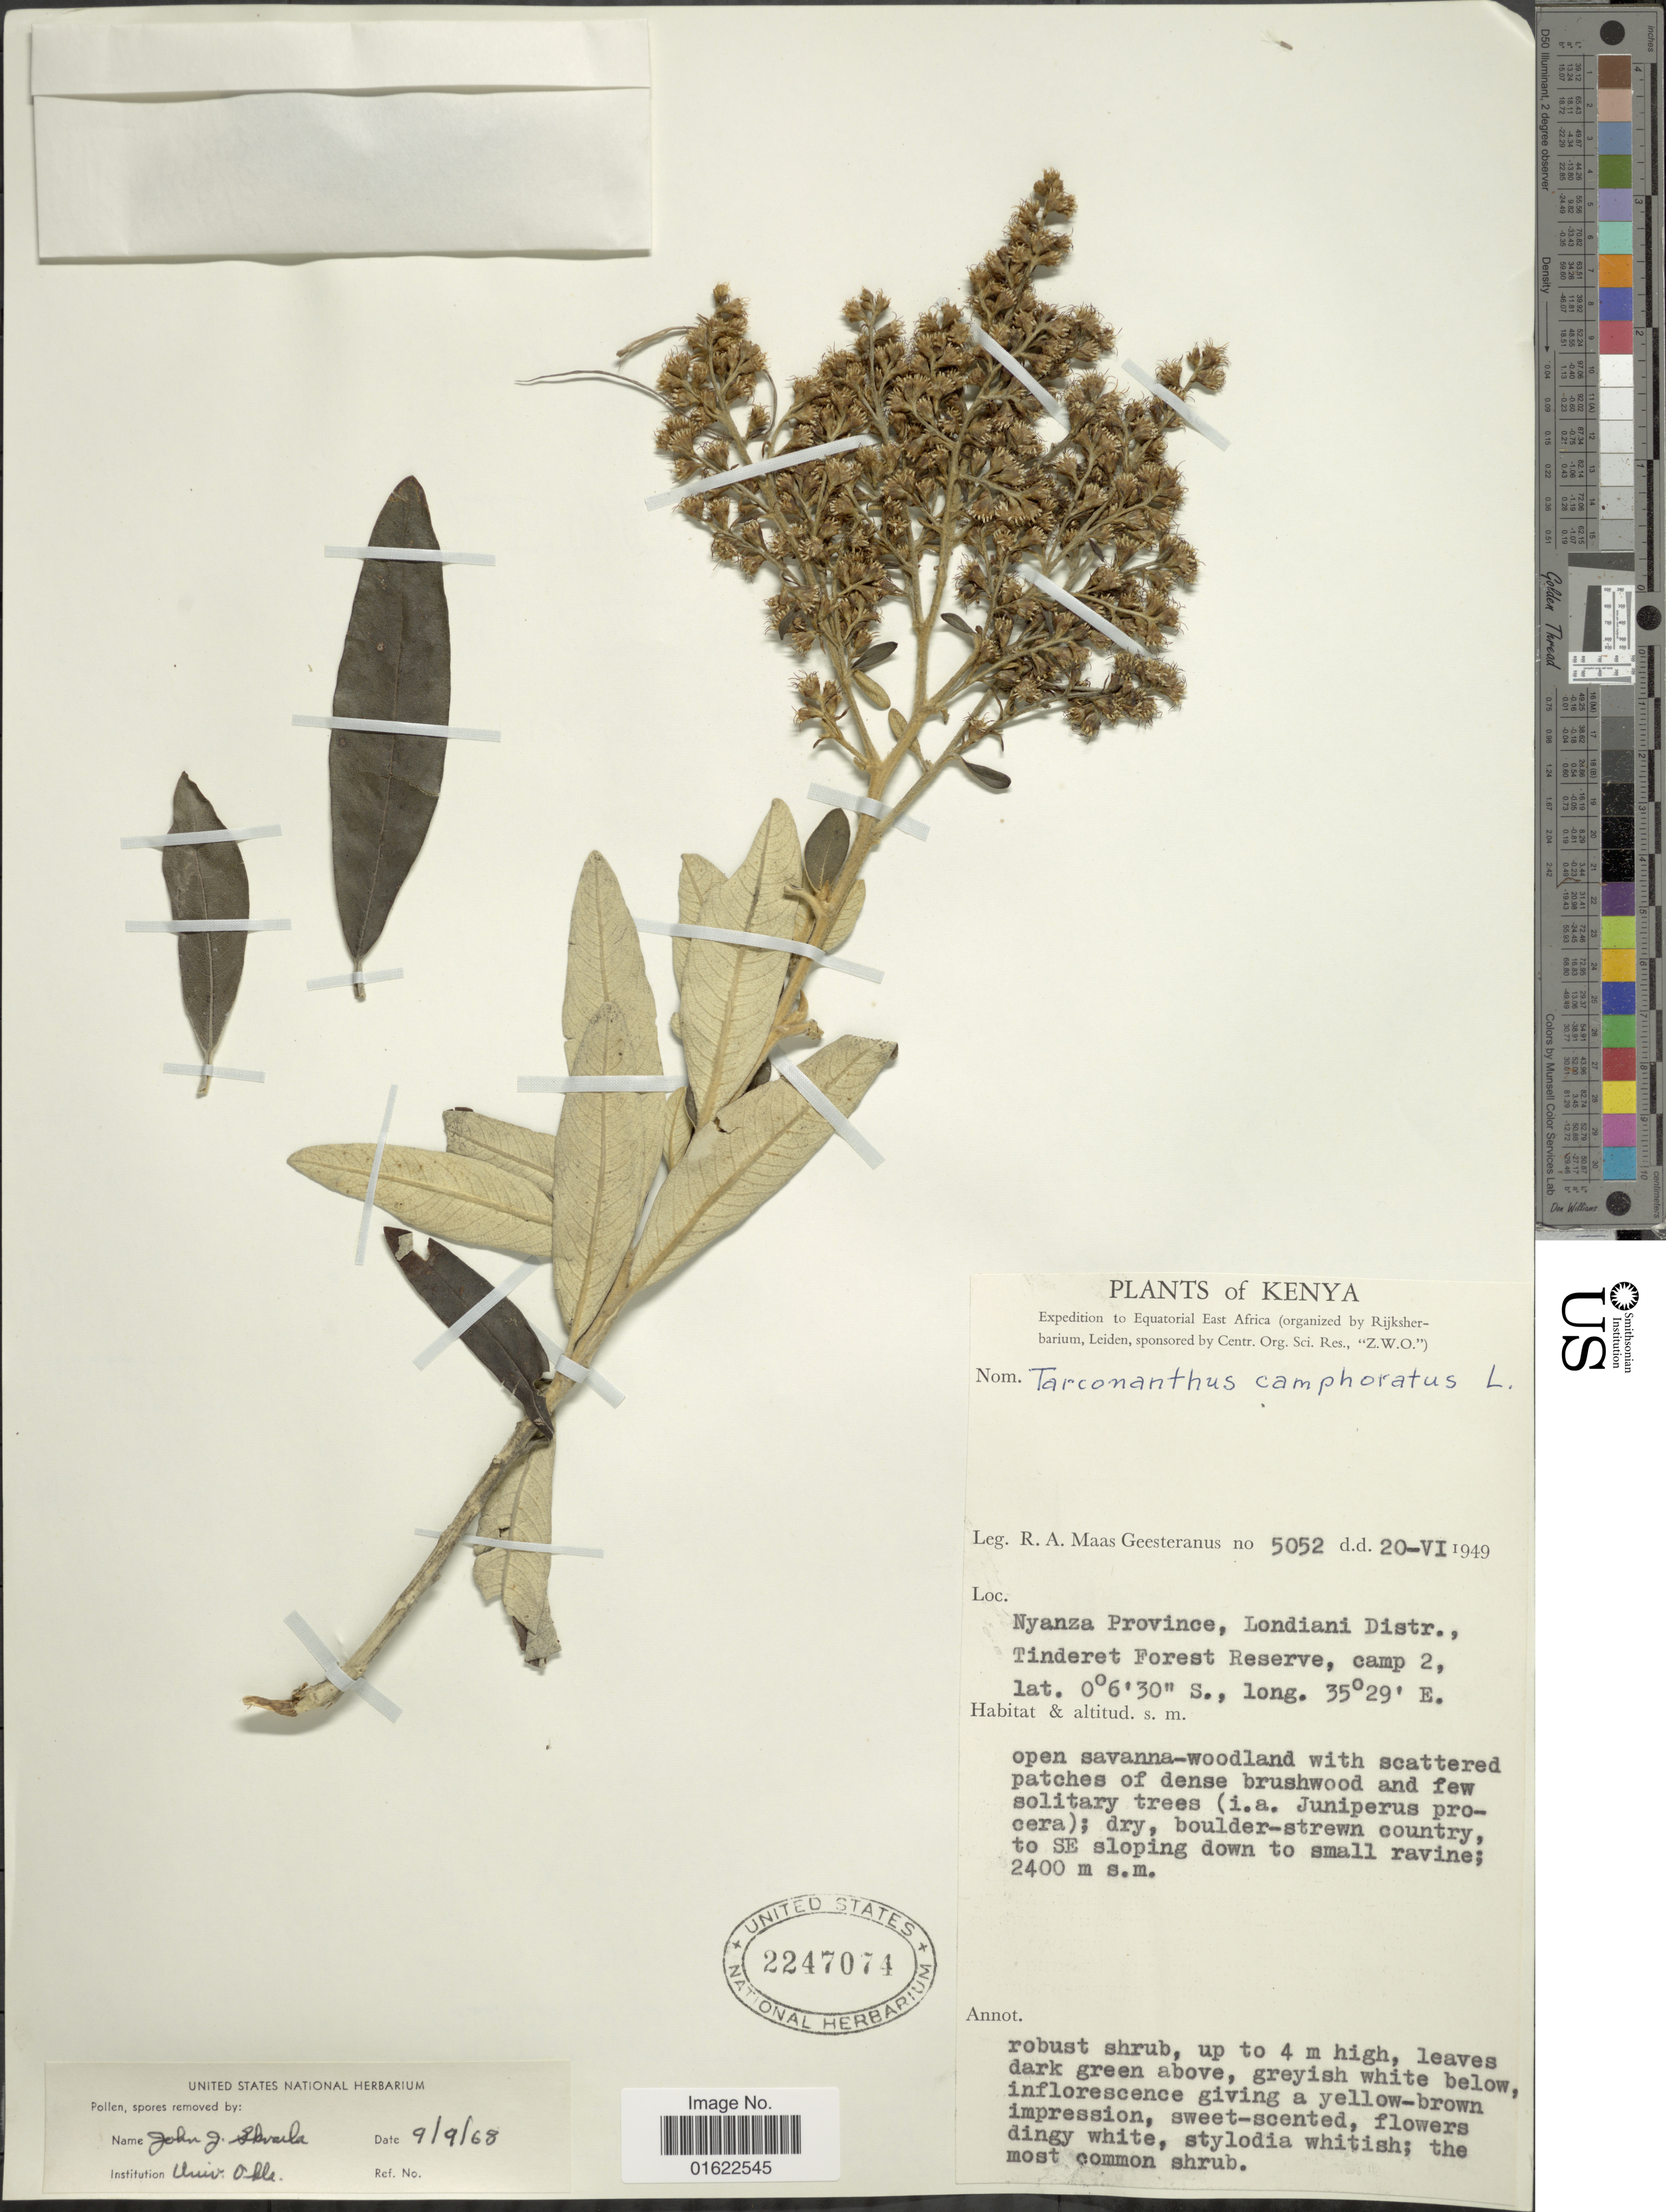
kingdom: Plantae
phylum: Tracheophyta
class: Magnoliopsida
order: Asterales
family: Asteraceae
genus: Tarchonanthus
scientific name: Tarchonanthus camphoratus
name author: L.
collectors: R. A. Maas Geesteranus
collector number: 5052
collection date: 1949-06-20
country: Kenya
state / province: Kericho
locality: Londiani Distr., Tinderet Forest Reserve, camp 2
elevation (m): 2400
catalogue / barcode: US 2247074